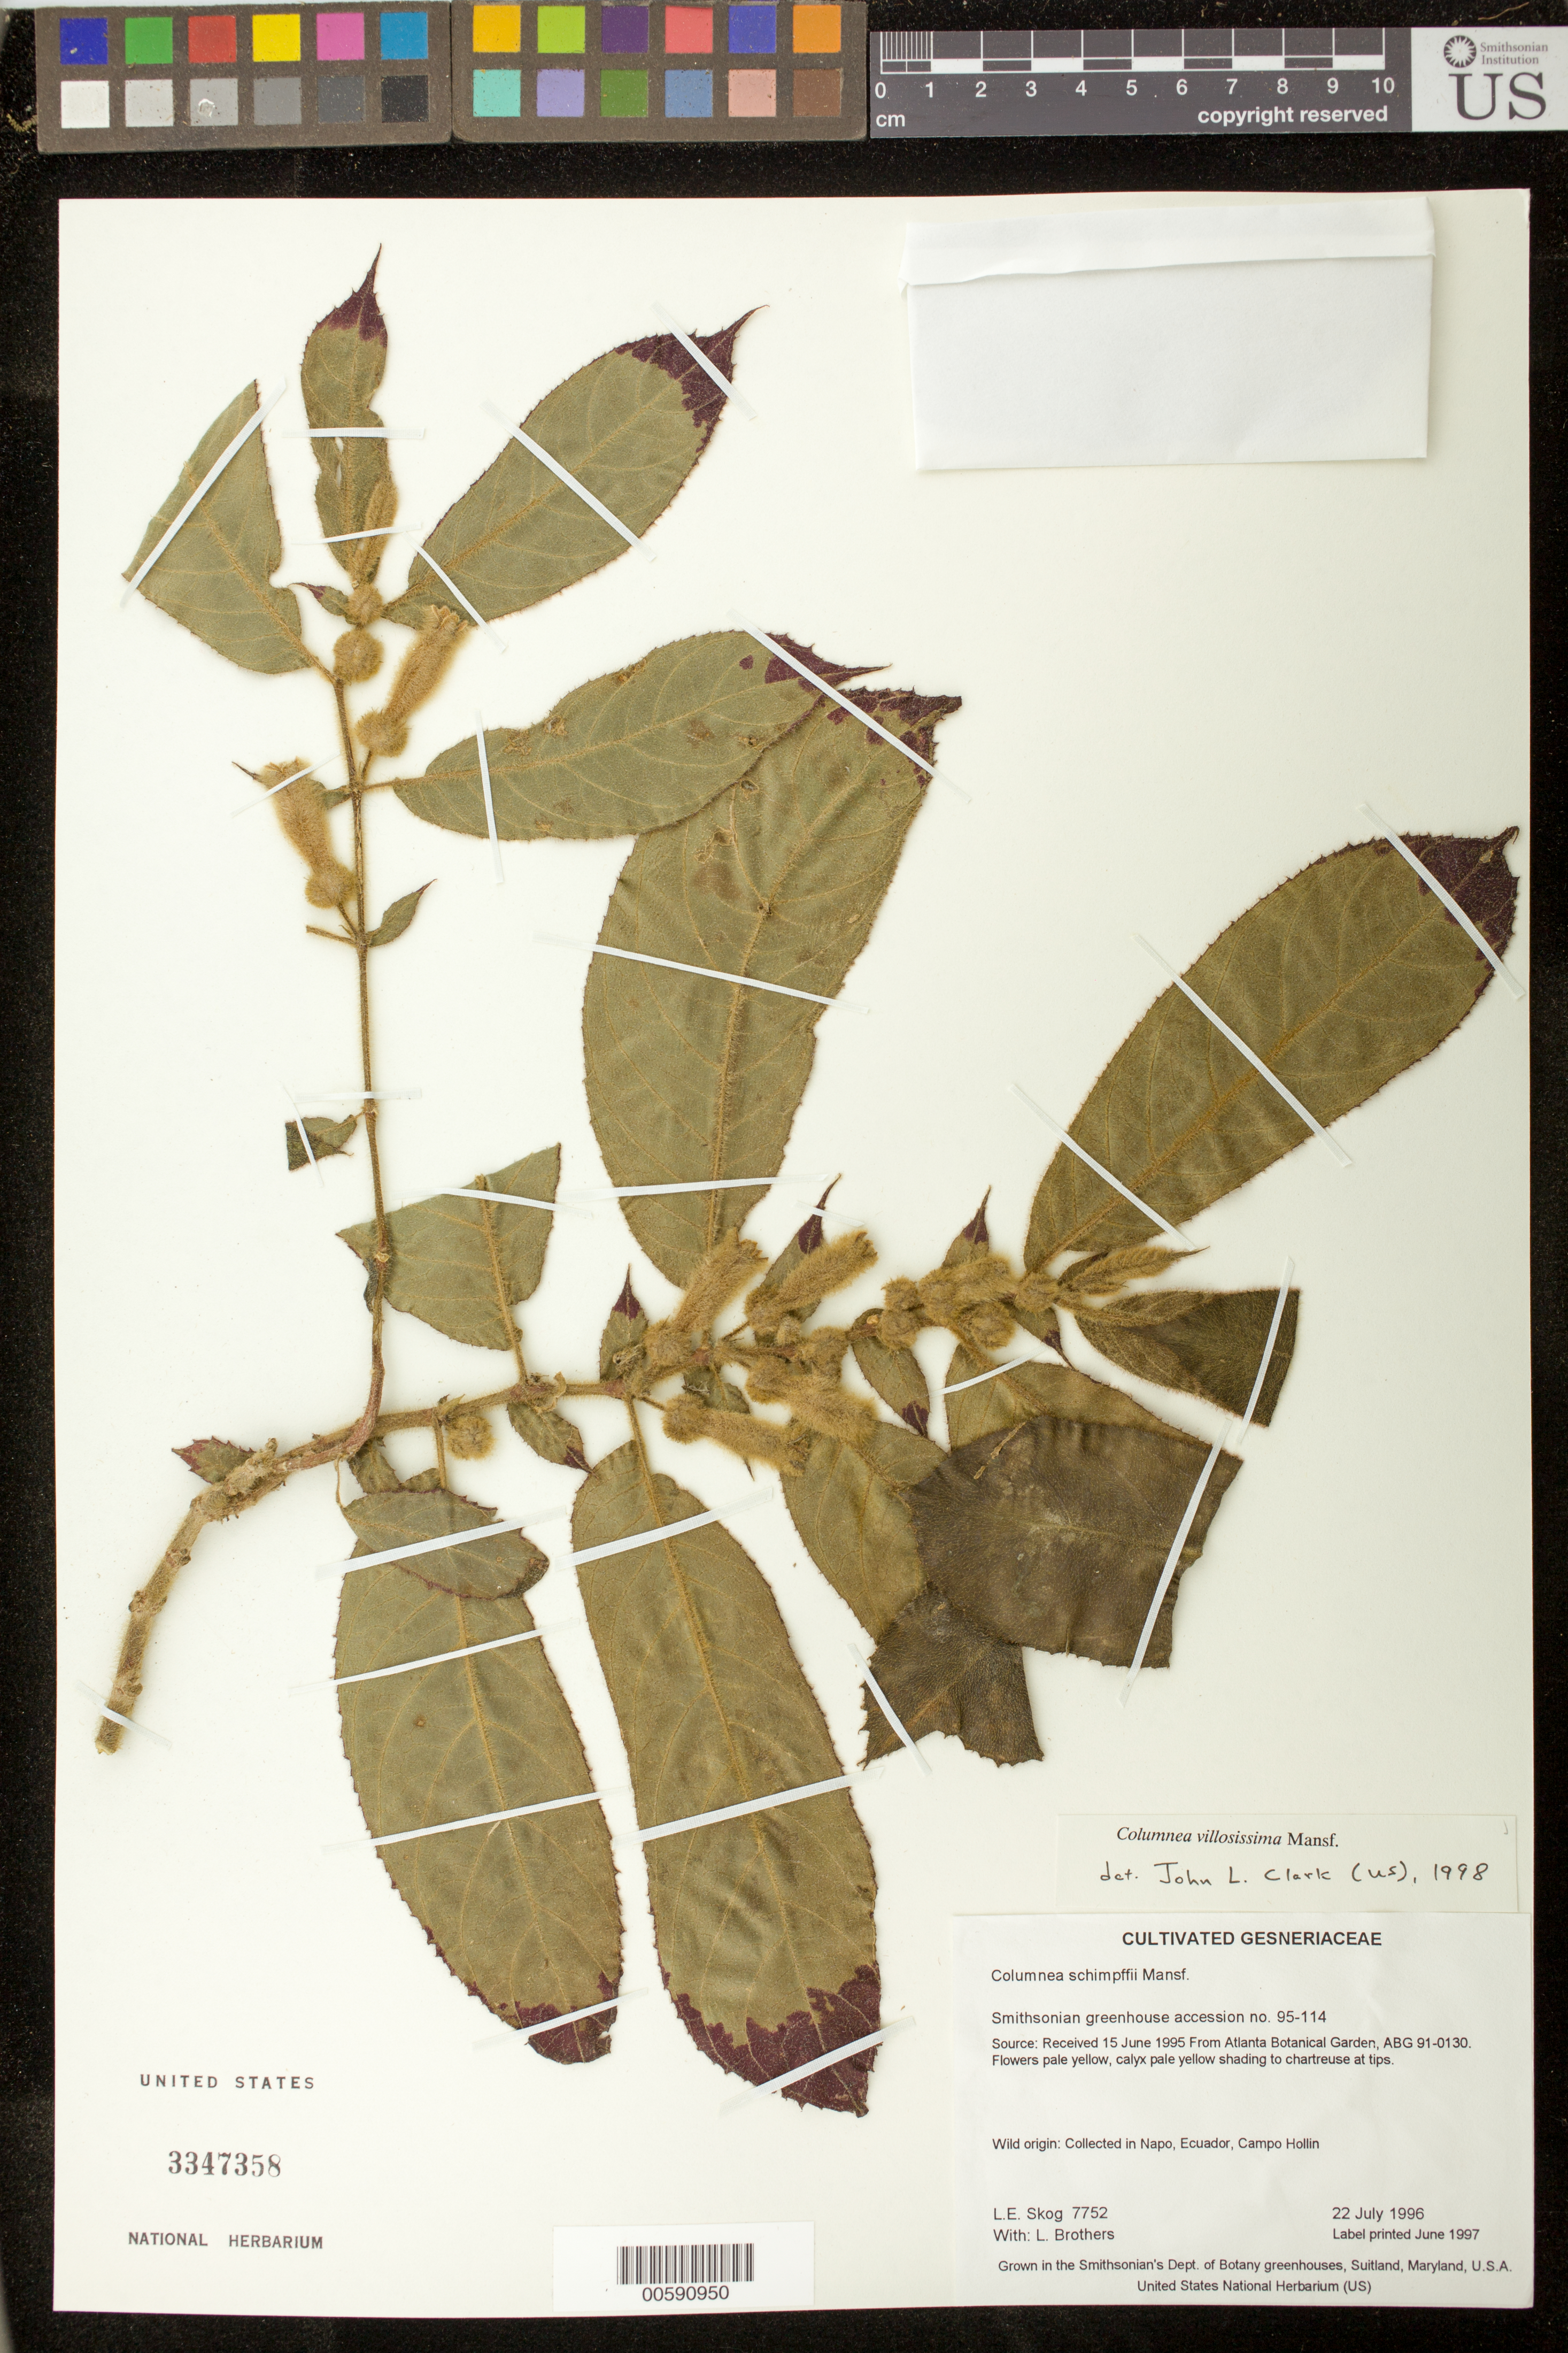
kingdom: Plantae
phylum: Tracheophyta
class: Magnoliopsida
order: Lamiales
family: Gesneriaceae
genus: Columnea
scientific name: Columnea villosissima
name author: Mansf.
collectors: L. E. Skog & L. Brothers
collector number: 7752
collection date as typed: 22 Jul 1996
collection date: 1996-07-22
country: Ecuador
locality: Grown in the Smithsonian's Dept. of Botany greenhouses, Suitland, Maryland, U.S.A.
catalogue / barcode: US 3347358